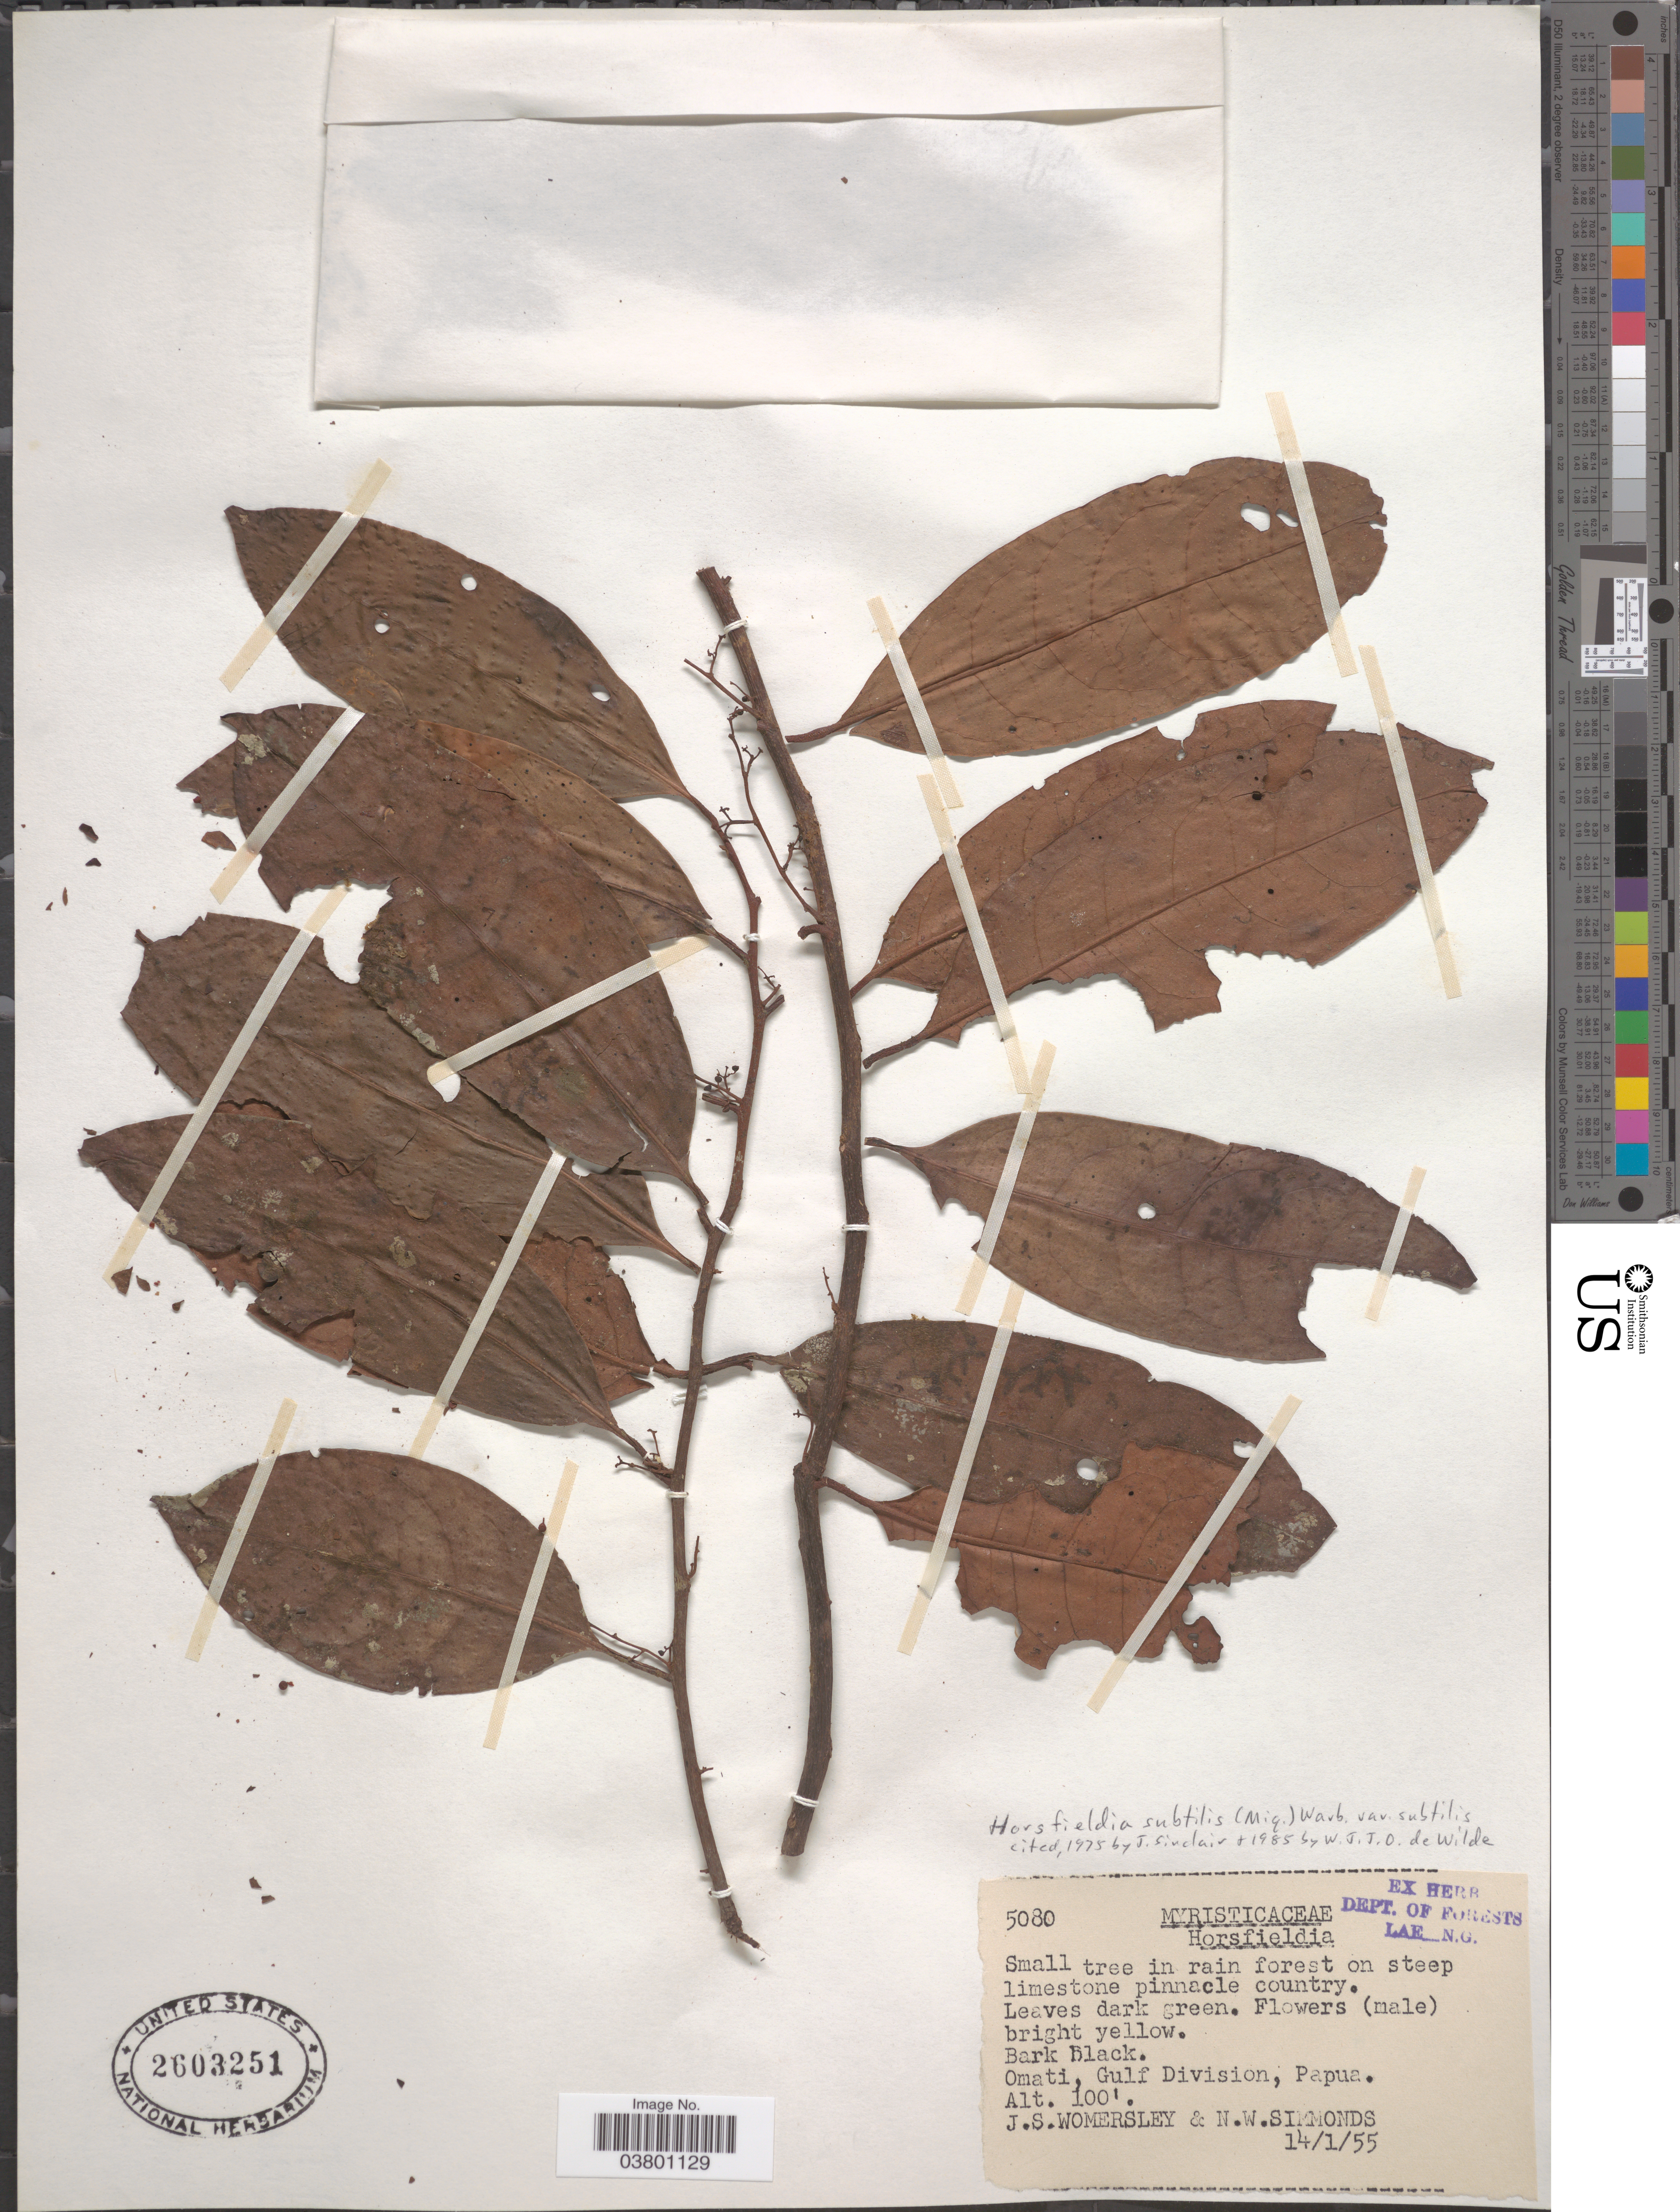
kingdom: Plantae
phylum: Tracheophyta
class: Magnoliopsida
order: Magnoliales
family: Myristicaceae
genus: Horsfieldia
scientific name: Horsfieldia subtilis var. subtilis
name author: Warb.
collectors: J. S. Womersley & N. W. Simmonds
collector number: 5080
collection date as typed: Transcribed d/m/y: 14/1/55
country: Papua New Guinea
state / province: Gulf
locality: Omati, Gulf Division, Papua.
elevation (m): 30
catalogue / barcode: US 2603251